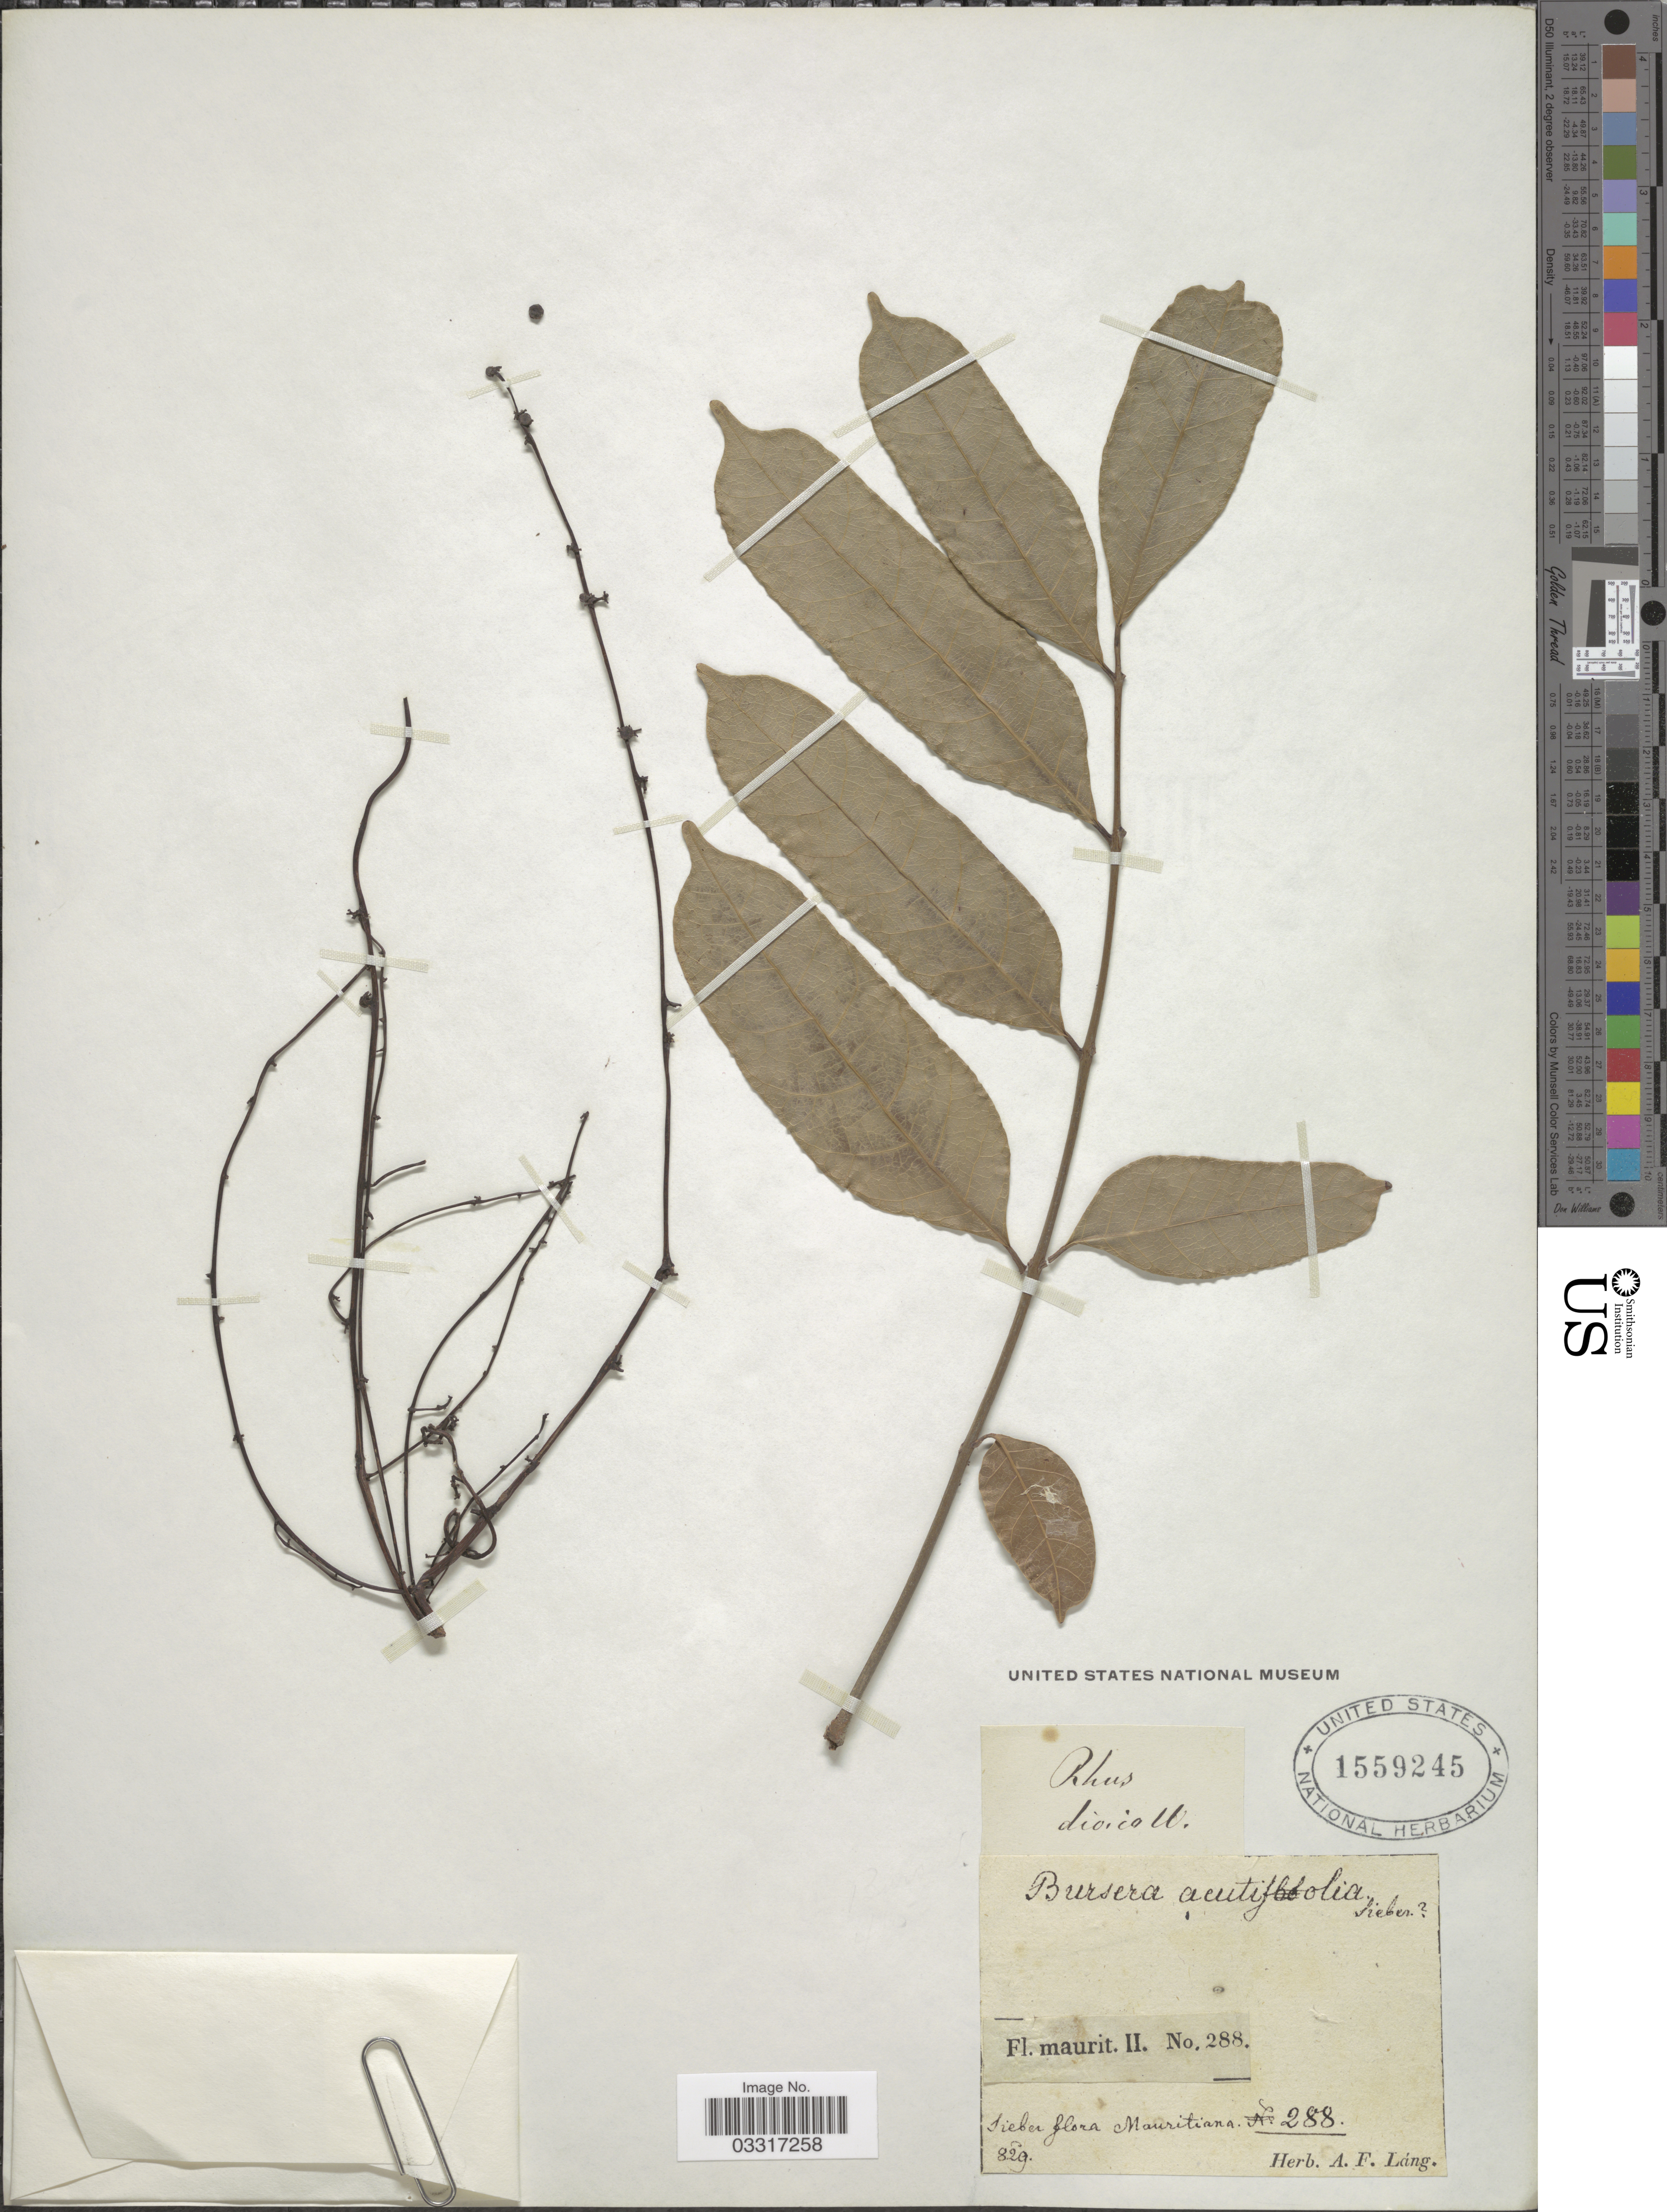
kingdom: Plantae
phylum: Tracheophyta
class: Magnoliopsida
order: Sapindales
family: Anacardiaceae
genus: Sorindeia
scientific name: Sorindeia madagascariensis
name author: Thouars ex DC.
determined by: Mitchell, J. D.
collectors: Ex herb. A. F. Lang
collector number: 288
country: Mauritania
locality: Sieber flora Mauritiana.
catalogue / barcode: US 1559245